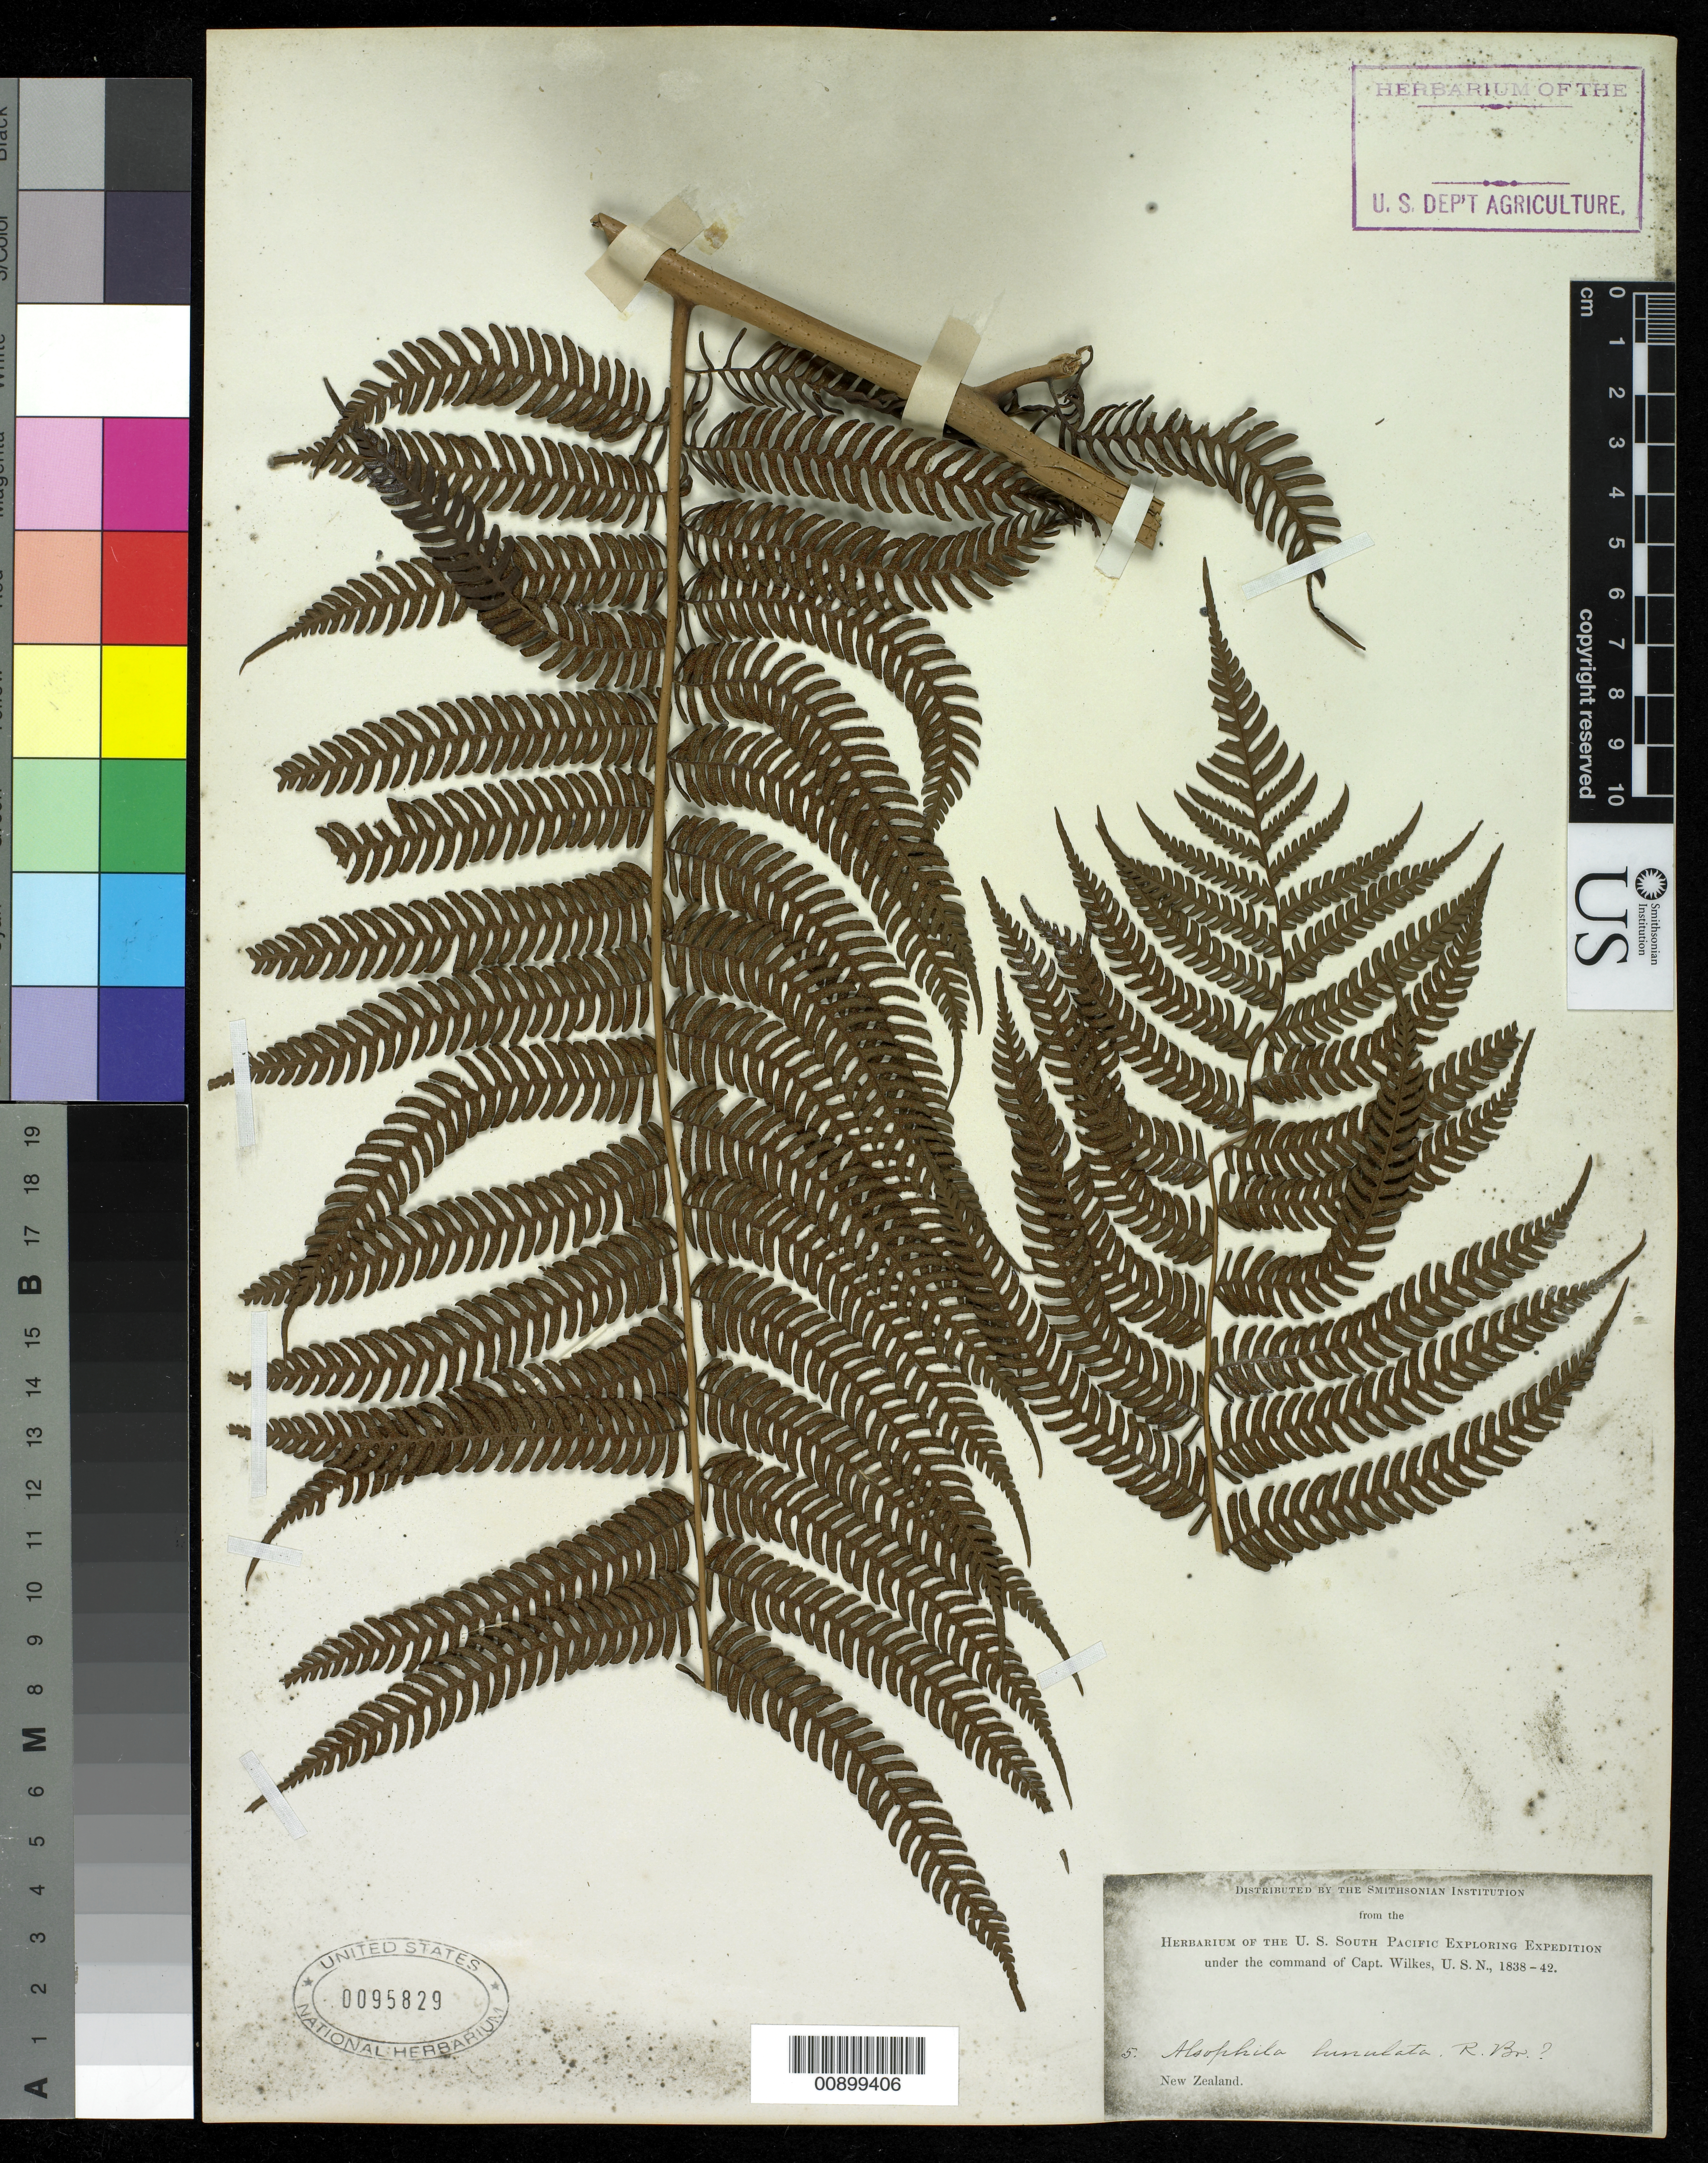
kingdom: Plantae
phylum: Tracheophyta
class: Polypodiopsida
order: Cyatheales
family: Cyatheaceae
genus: Cyathea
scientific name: Cyathea lunulata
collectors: Wilkes Explor. Exped.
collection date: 1838/1842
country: New Zealand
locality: New Zealand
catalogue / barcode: US 95829